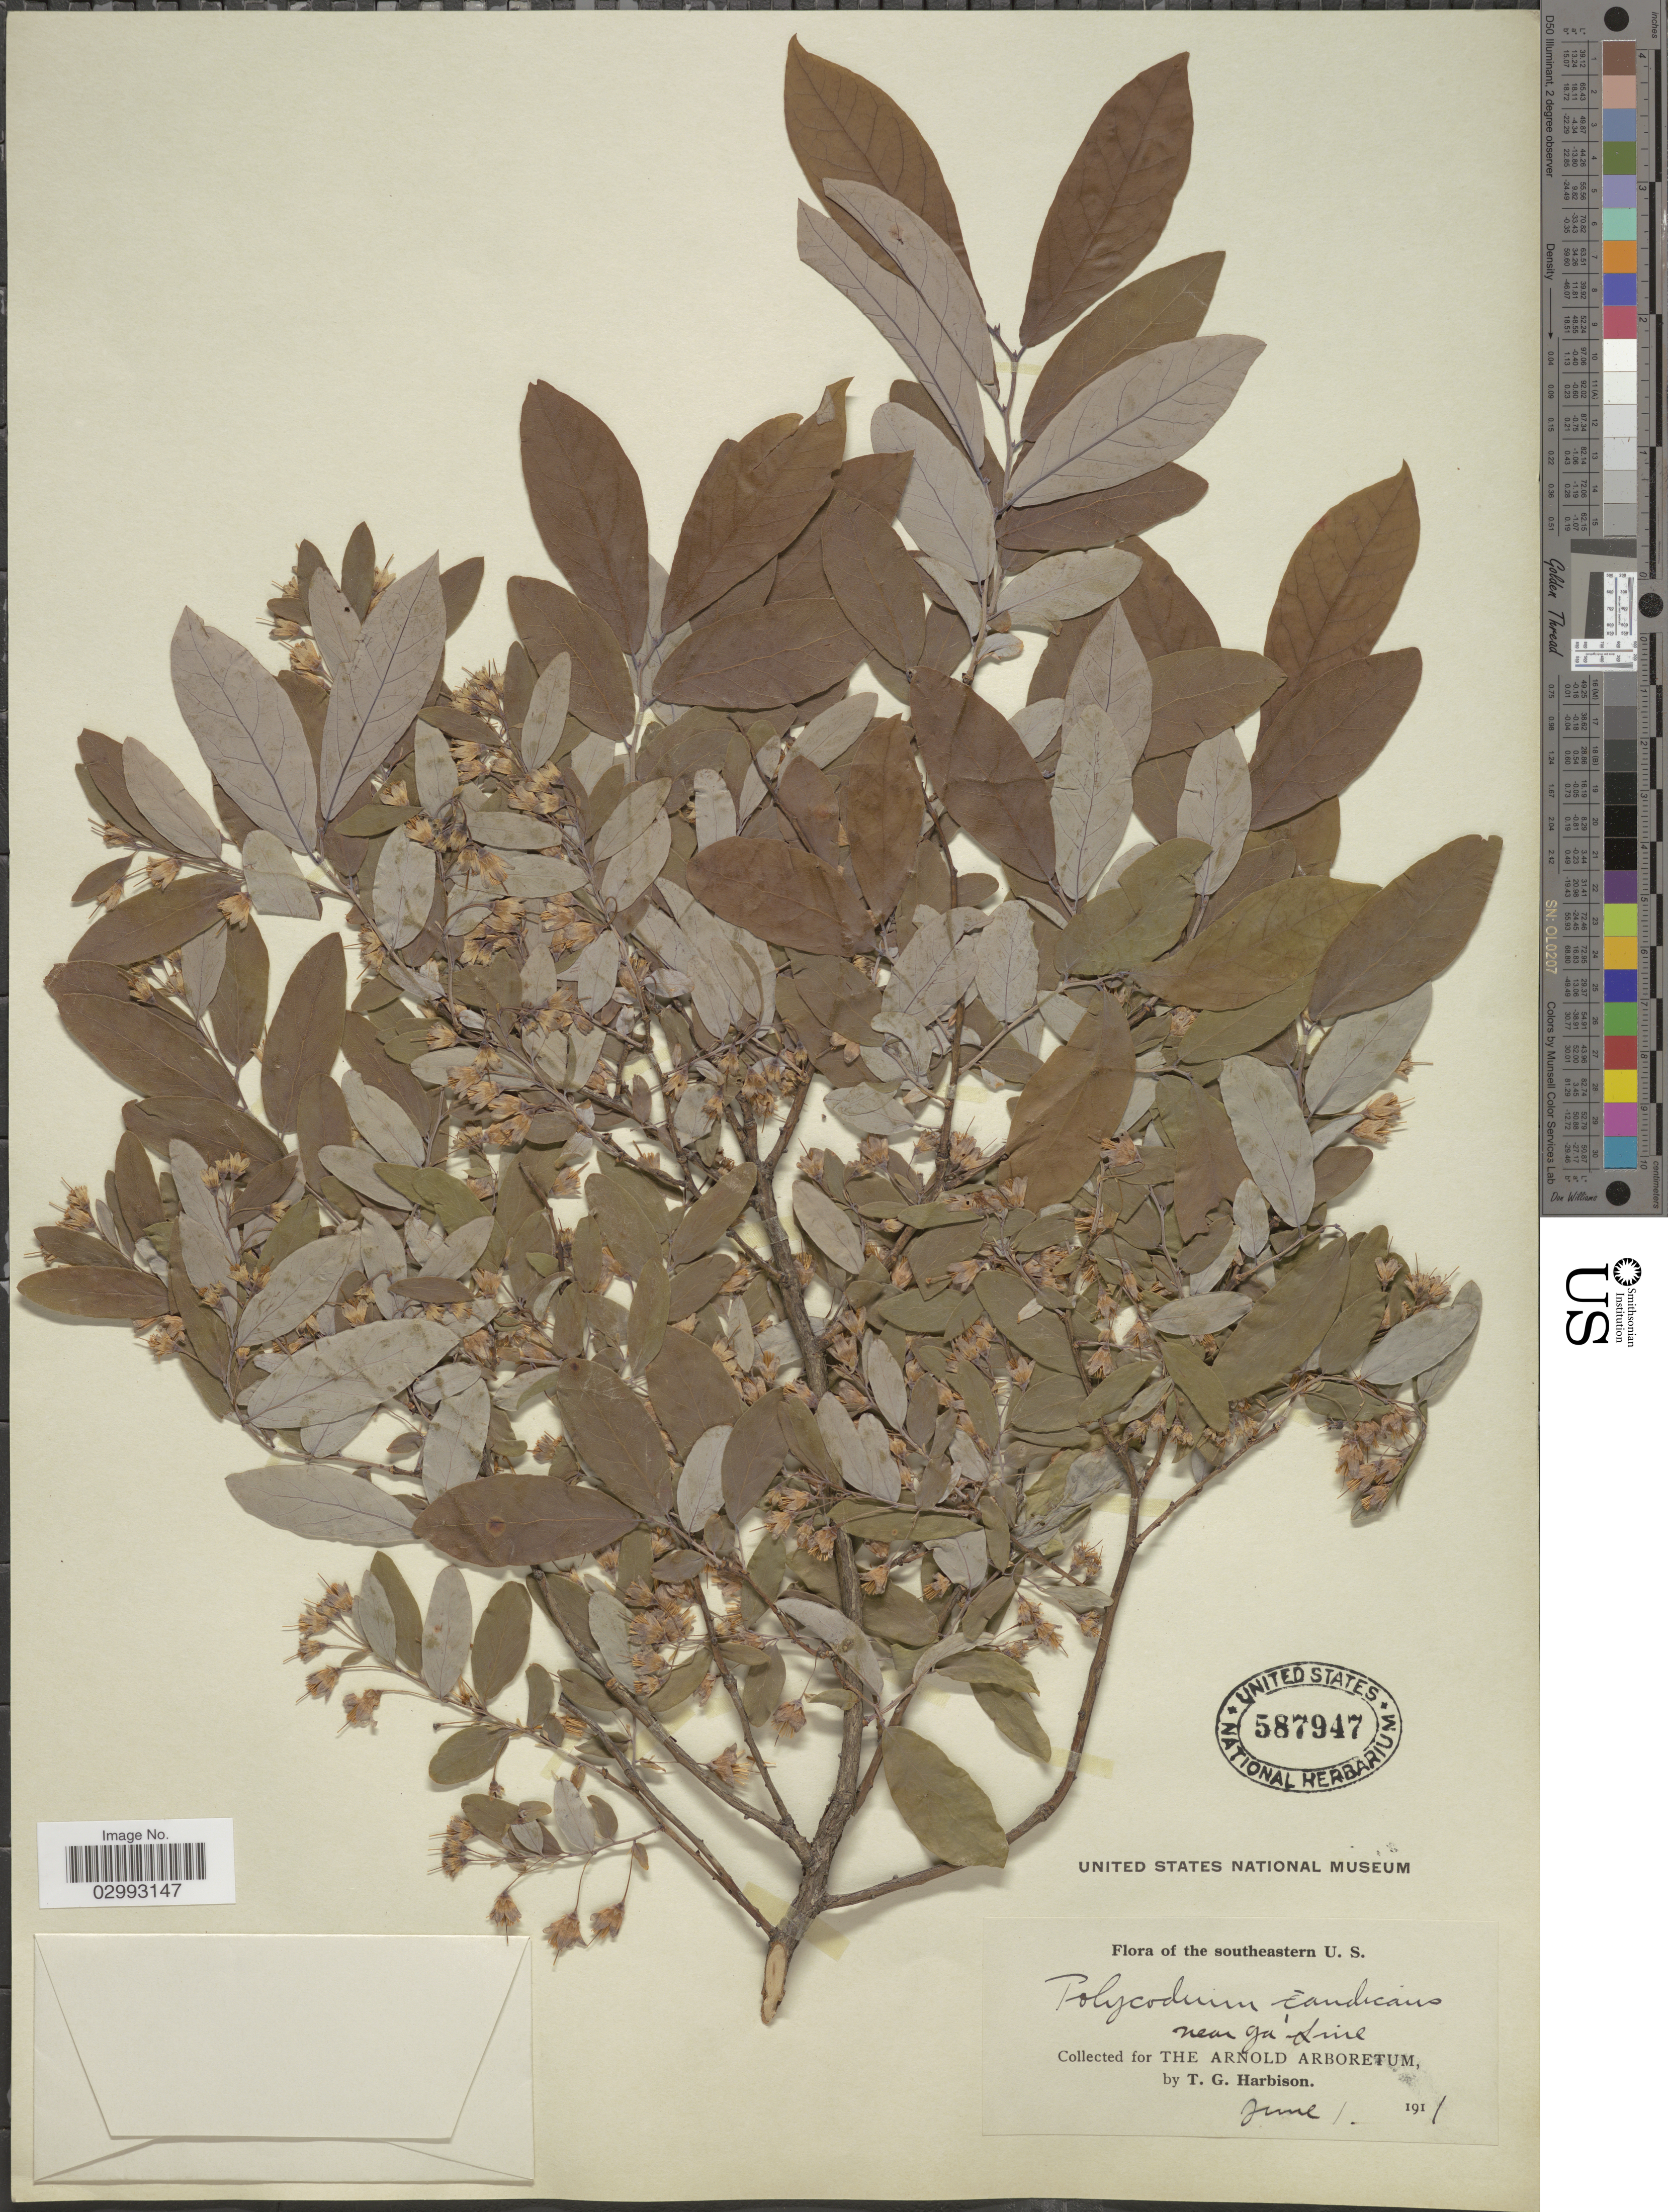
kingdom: Plantae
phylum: Tracheophyta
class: Magnoliopsida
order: Ericales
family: Ericaceae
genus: Polycodium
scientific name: Polycodium neglectum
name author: Small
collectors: T. Harbison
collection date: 1911-06-01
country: United States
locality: Southeastern U. S. Near Ga' Line.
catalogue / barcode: US 587947